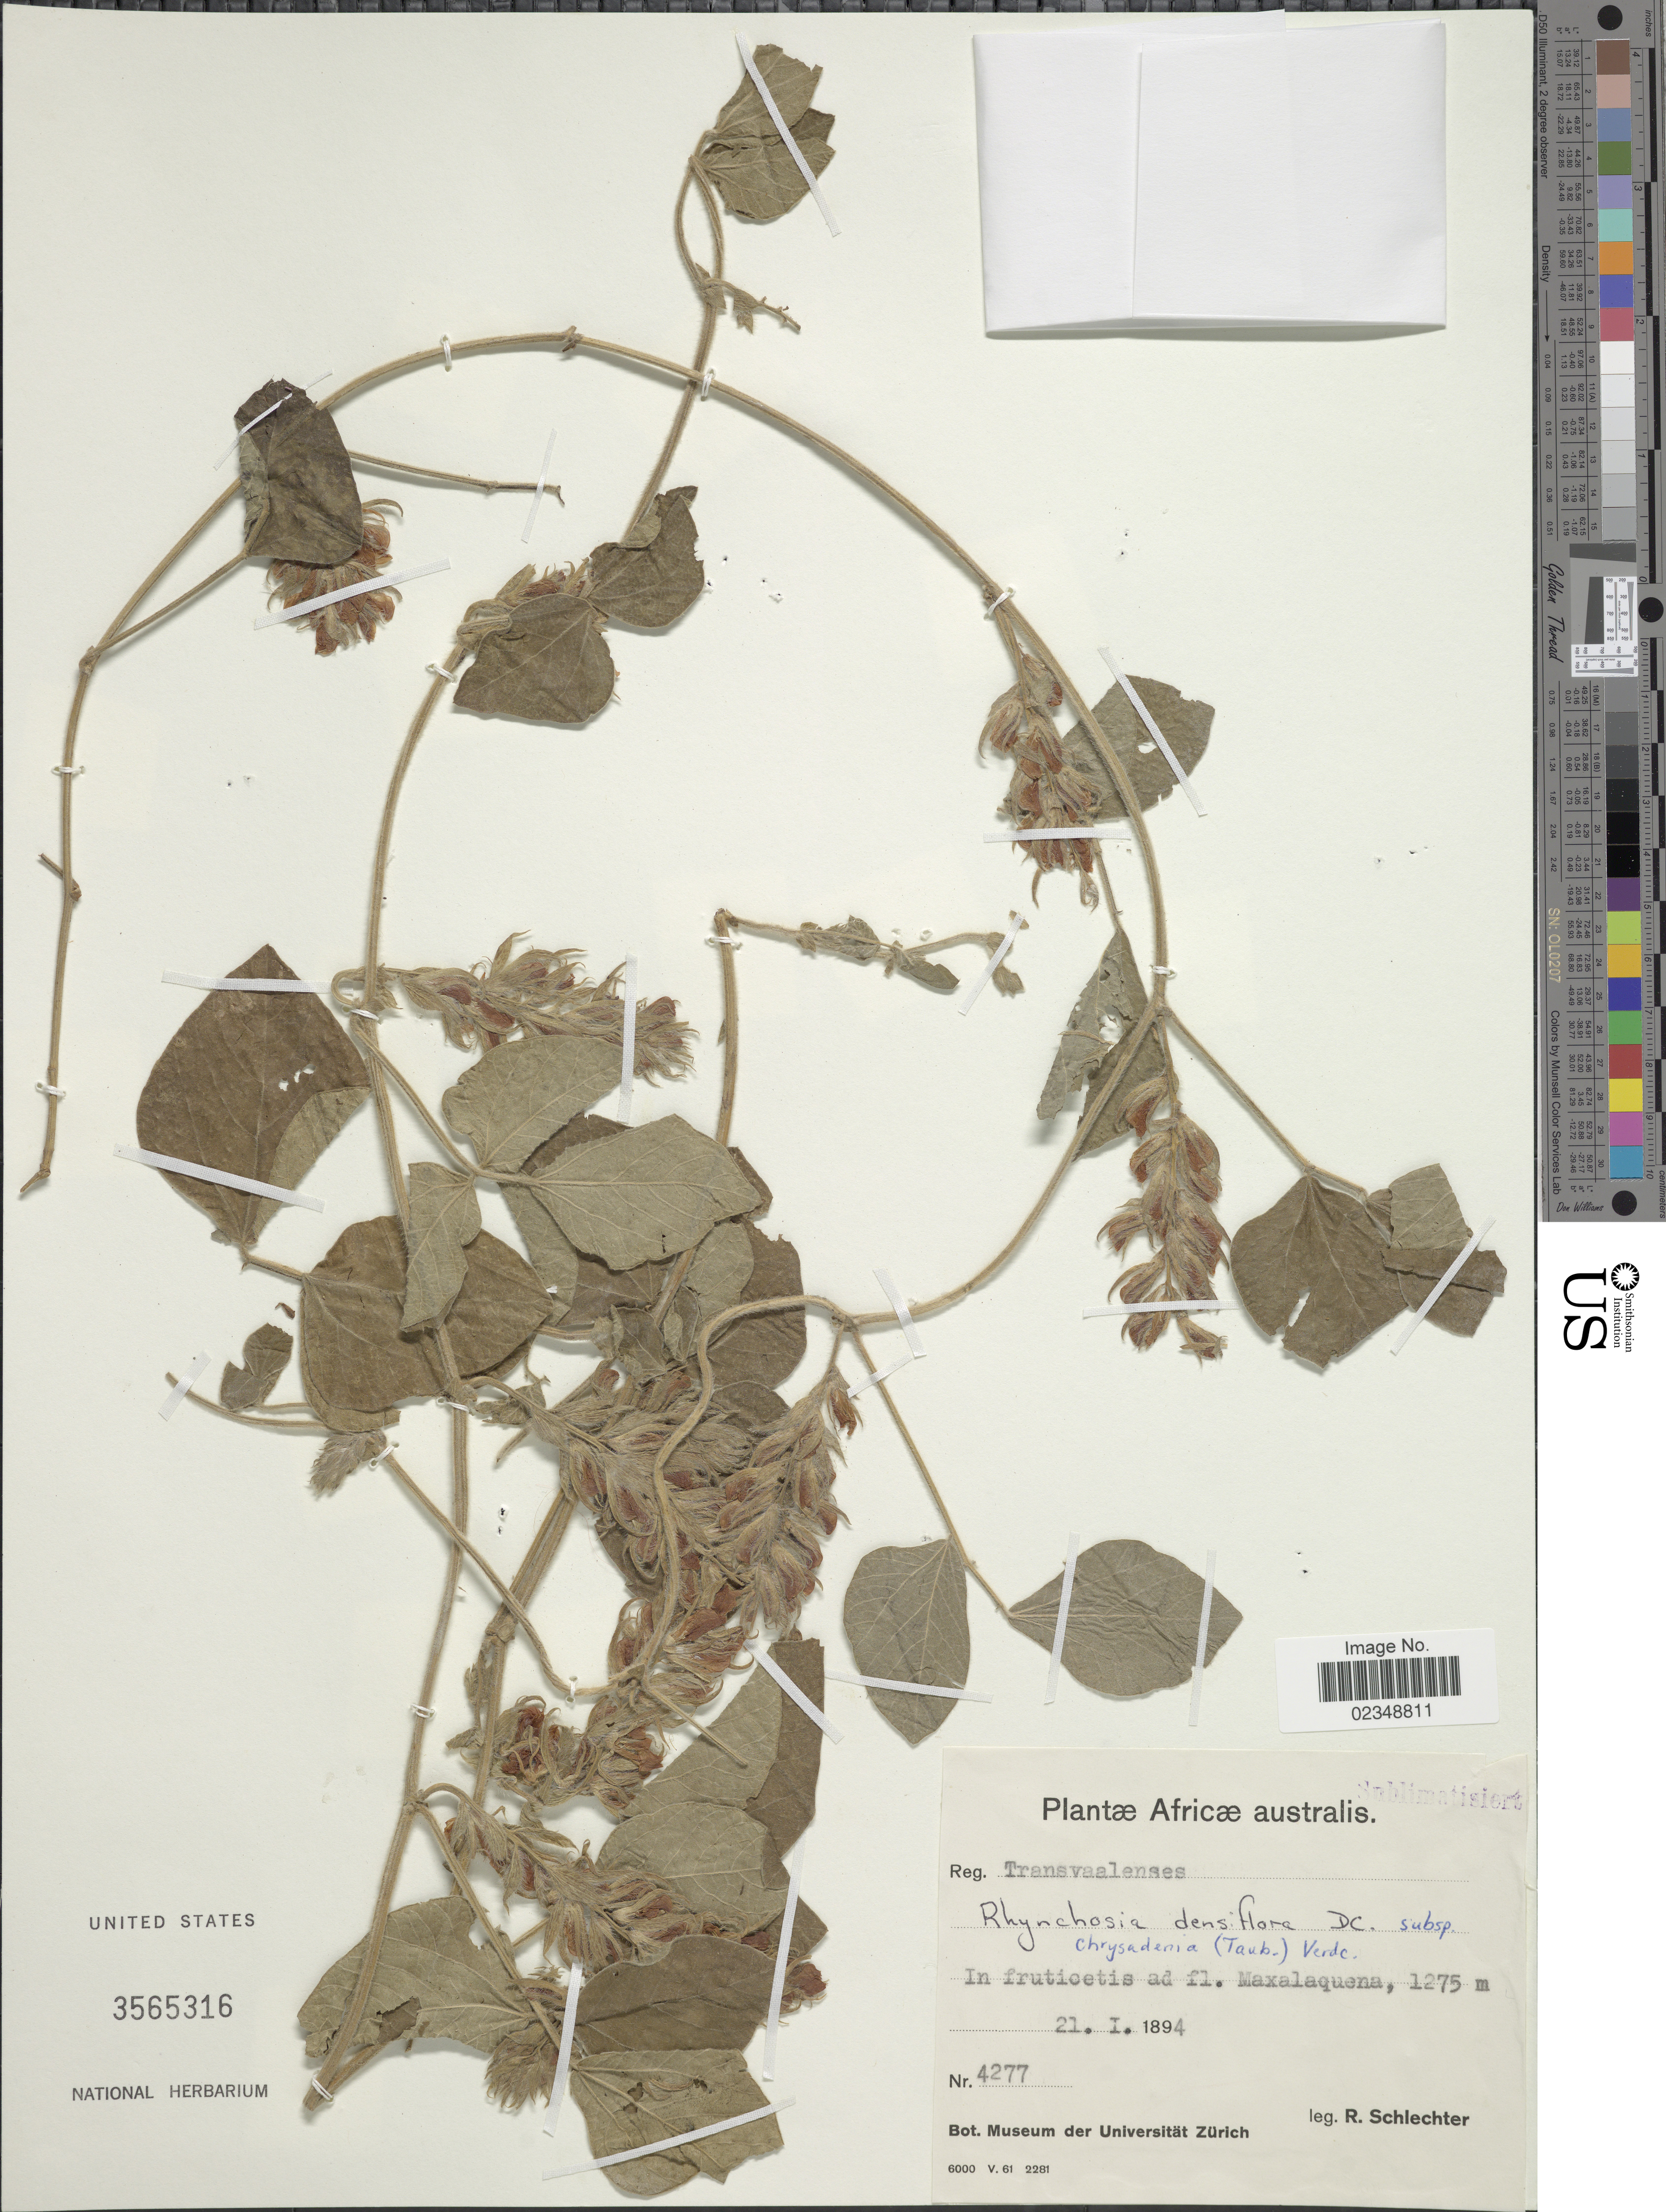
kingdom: Plantae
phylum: Tracheophyta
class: Magnoliopsida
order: Fabales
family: Fabaceae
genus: Rhynchosia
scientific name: Rhynchosia densiflora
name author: (Roth) DC.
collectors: F. R. R. Schlechter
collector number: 4277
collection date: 1894-01-21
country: South Africa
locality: Africæ australis. In fruticetis ad fl. Maxalaquena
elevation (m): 1275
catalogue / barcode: US 3565316